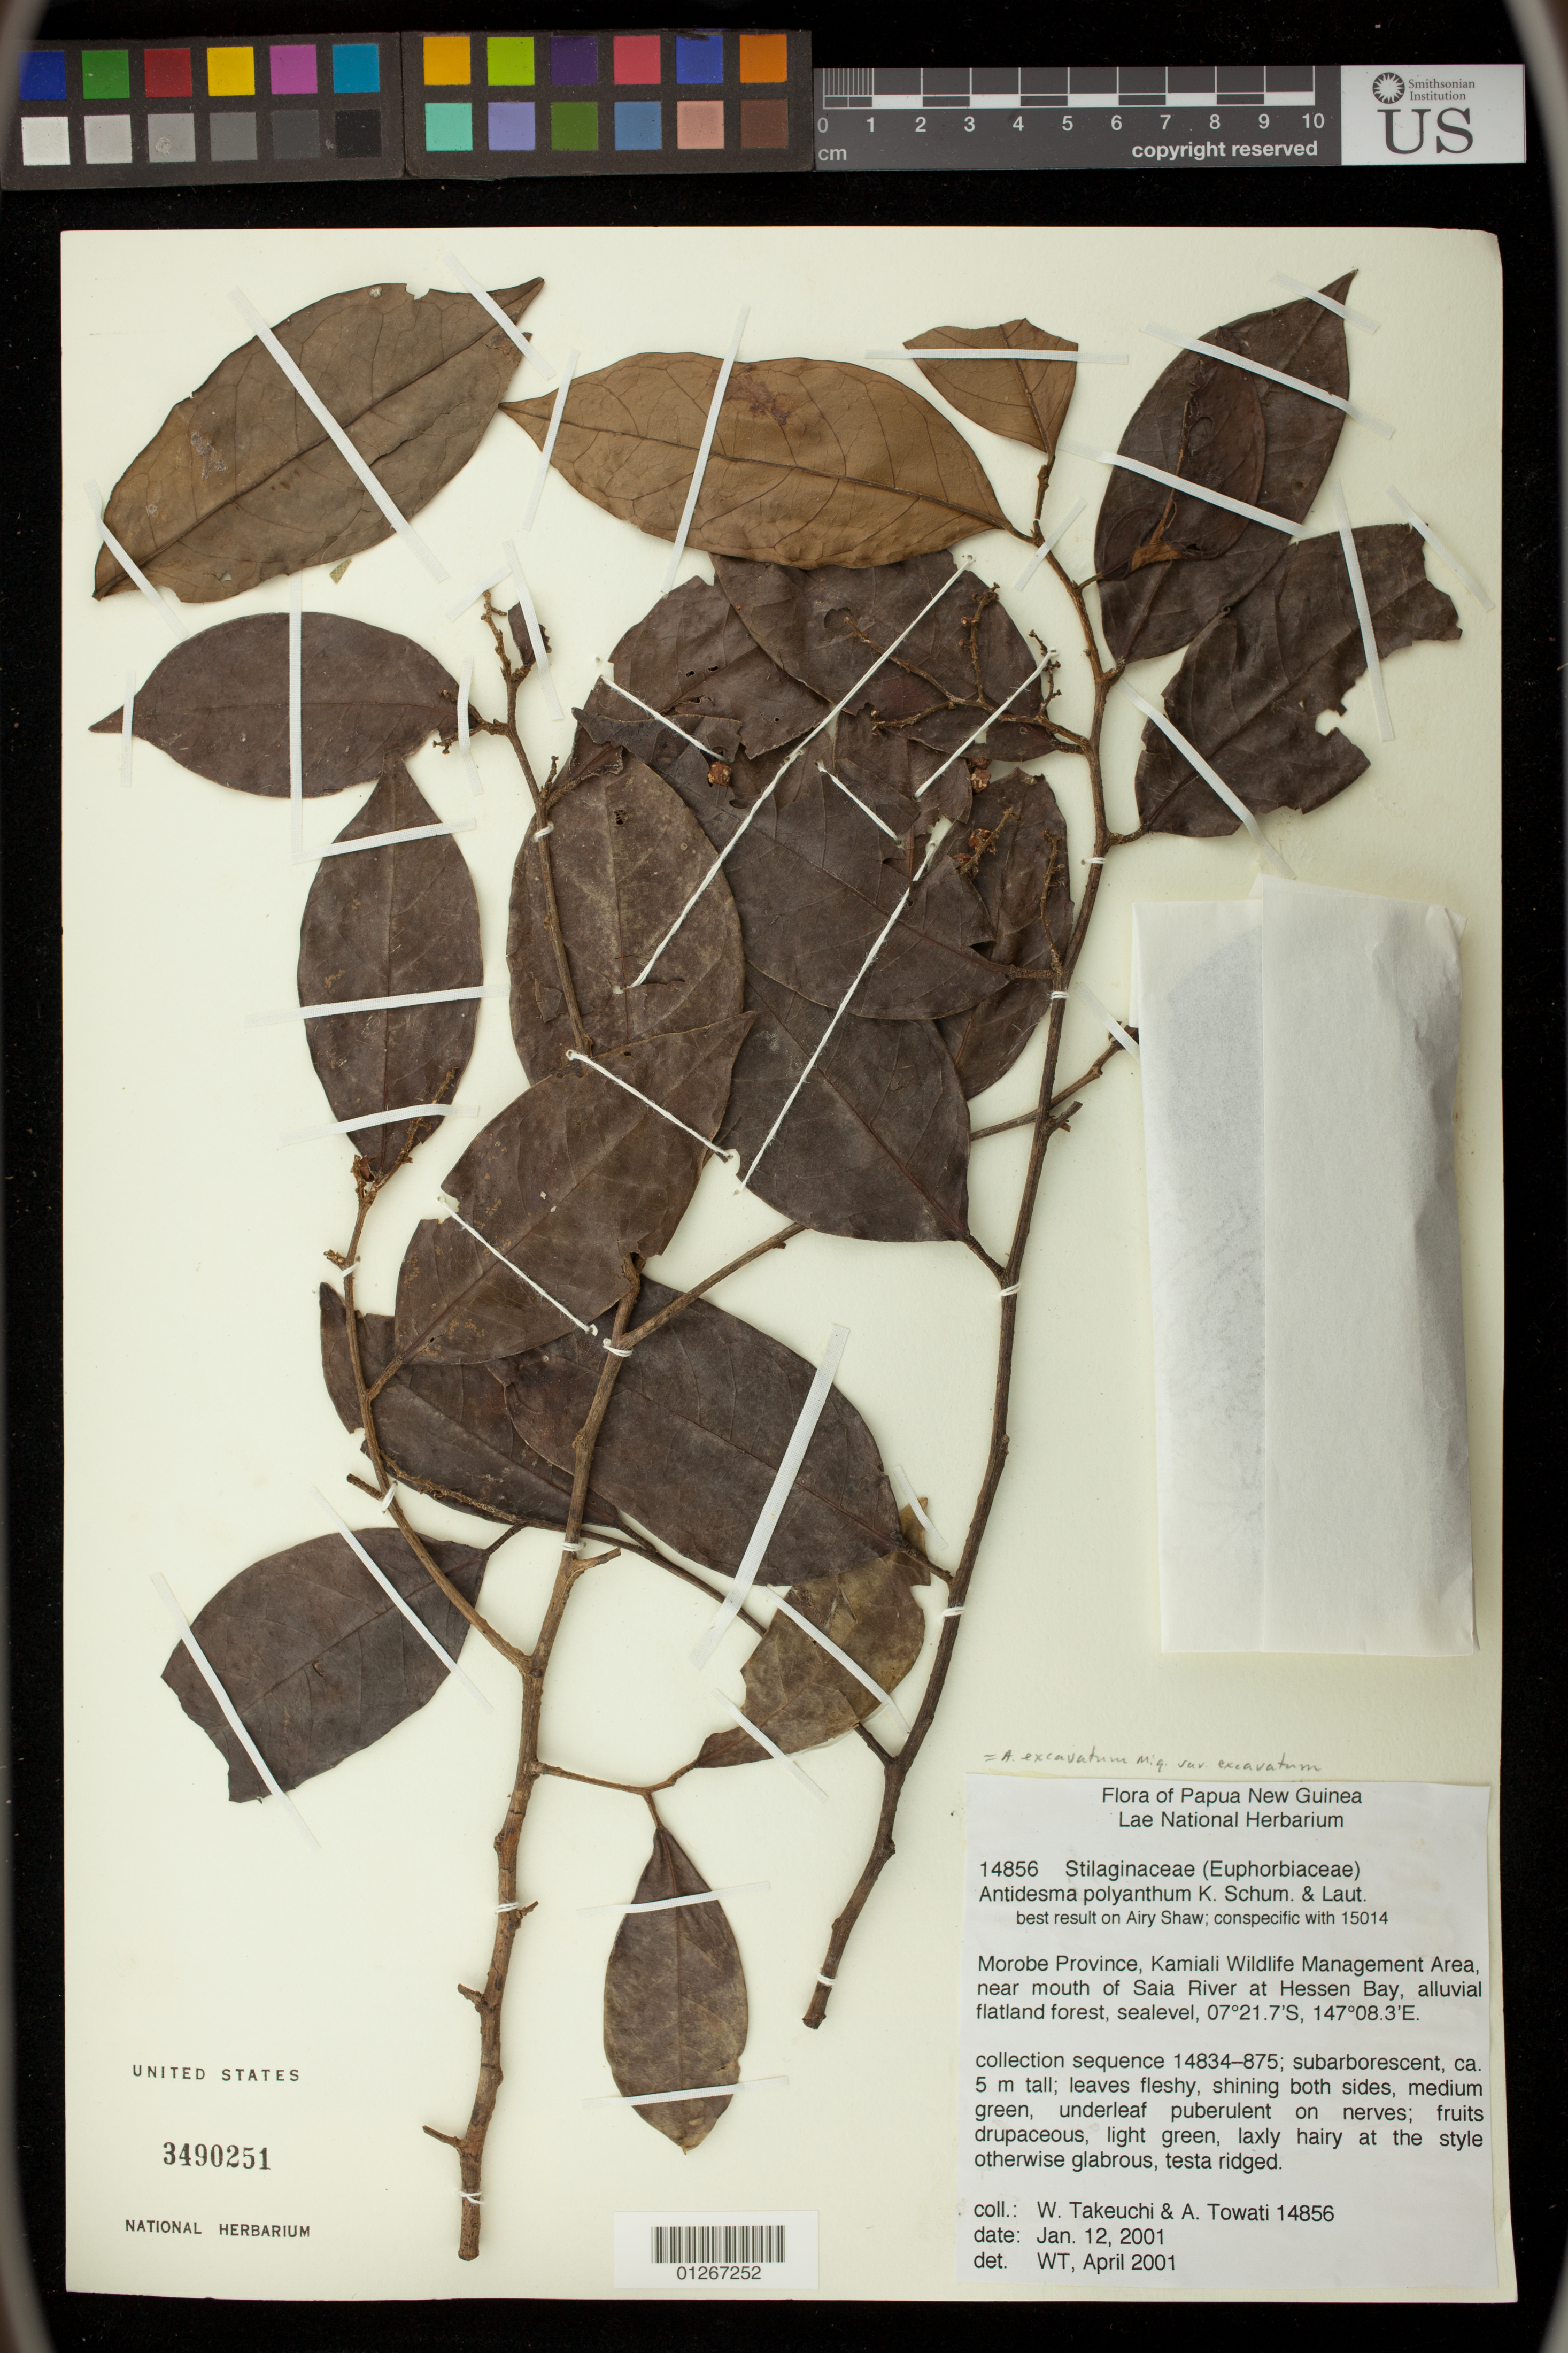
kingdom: Plantae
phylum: Tracheophyta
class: Magnoliopsida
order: Malpighiales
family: Phyllanthaceae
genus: Antidesma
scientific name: Antidesma excavatum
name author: Miq.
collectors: W. N. Takeuchi & A. Towati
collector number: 14856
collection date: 2001-01-21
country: Papua New Guinea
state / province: Morobe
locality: Kamiali Wildlife Management Area, near mouth of Saia River at Hessen Bay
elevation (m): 0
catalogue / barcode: US 3490251